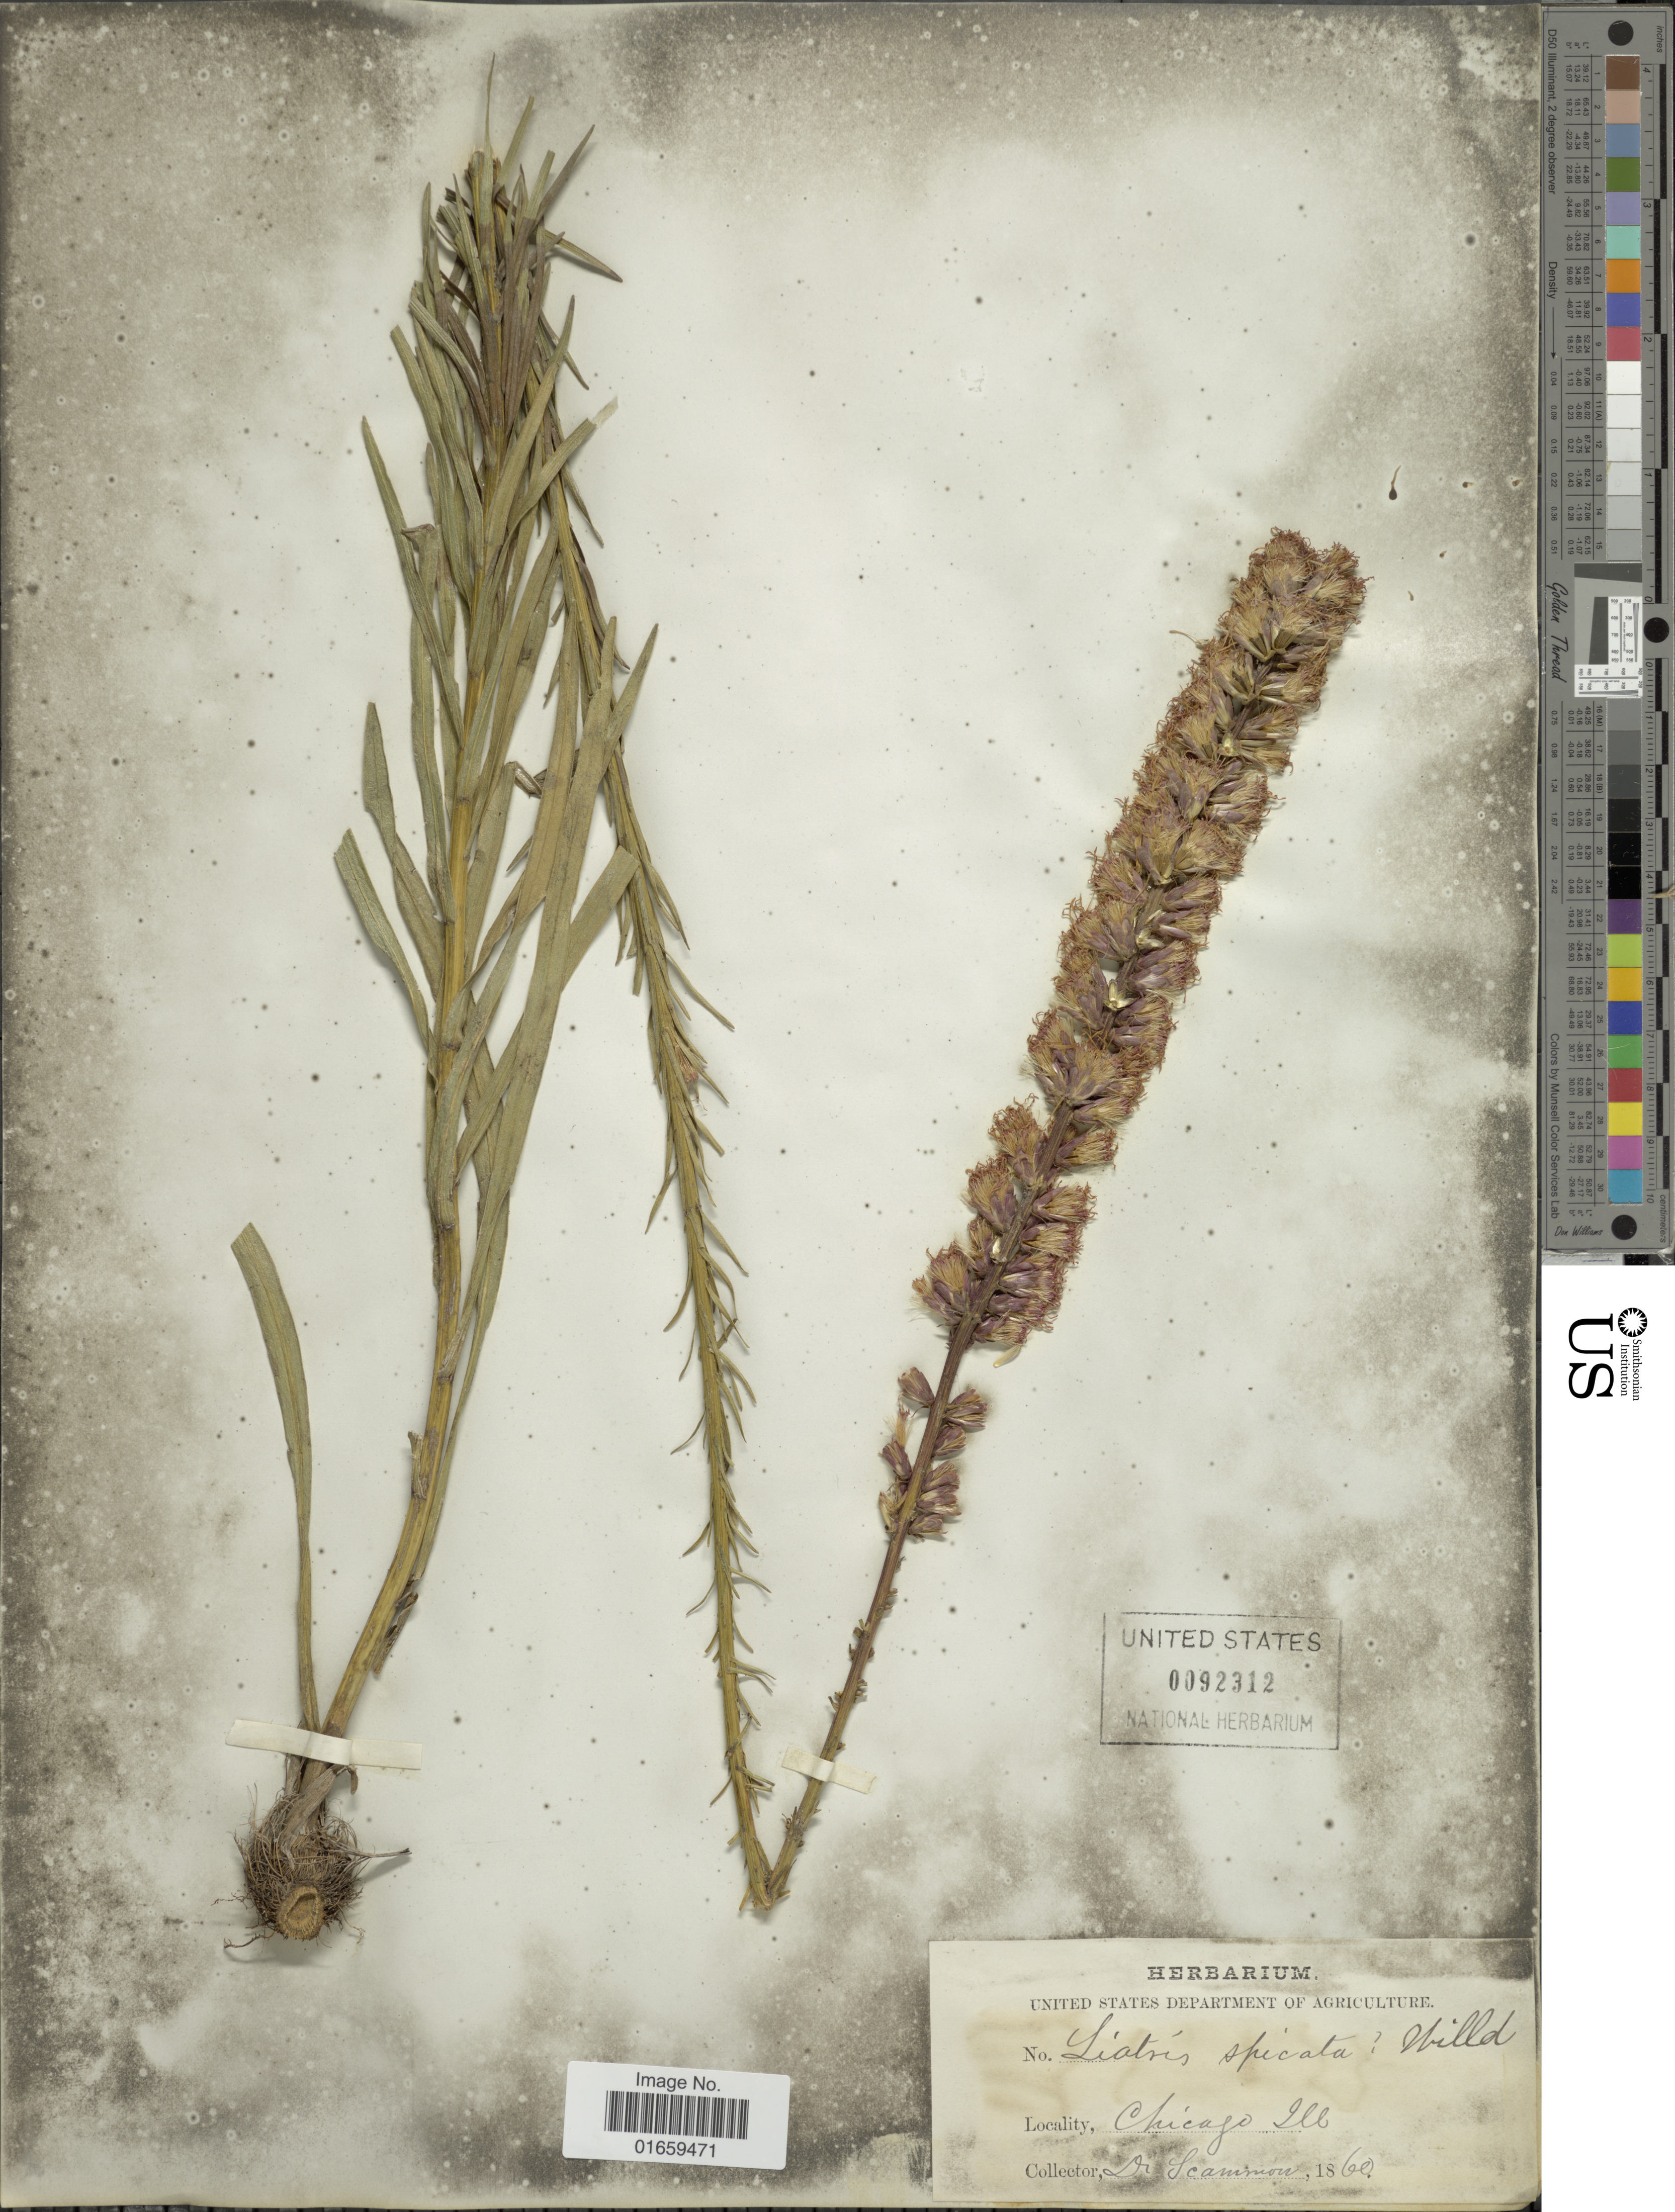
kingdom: Plantae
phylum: Tracheophyta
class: Magnoliopsida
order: Asterales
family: Asteraceae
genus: Liatris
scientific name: Liatris spicata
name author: (L.) Willd.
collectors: -. Scammon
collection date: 1860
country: United States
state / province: Illinois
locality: Chicago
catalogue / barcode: US 92312